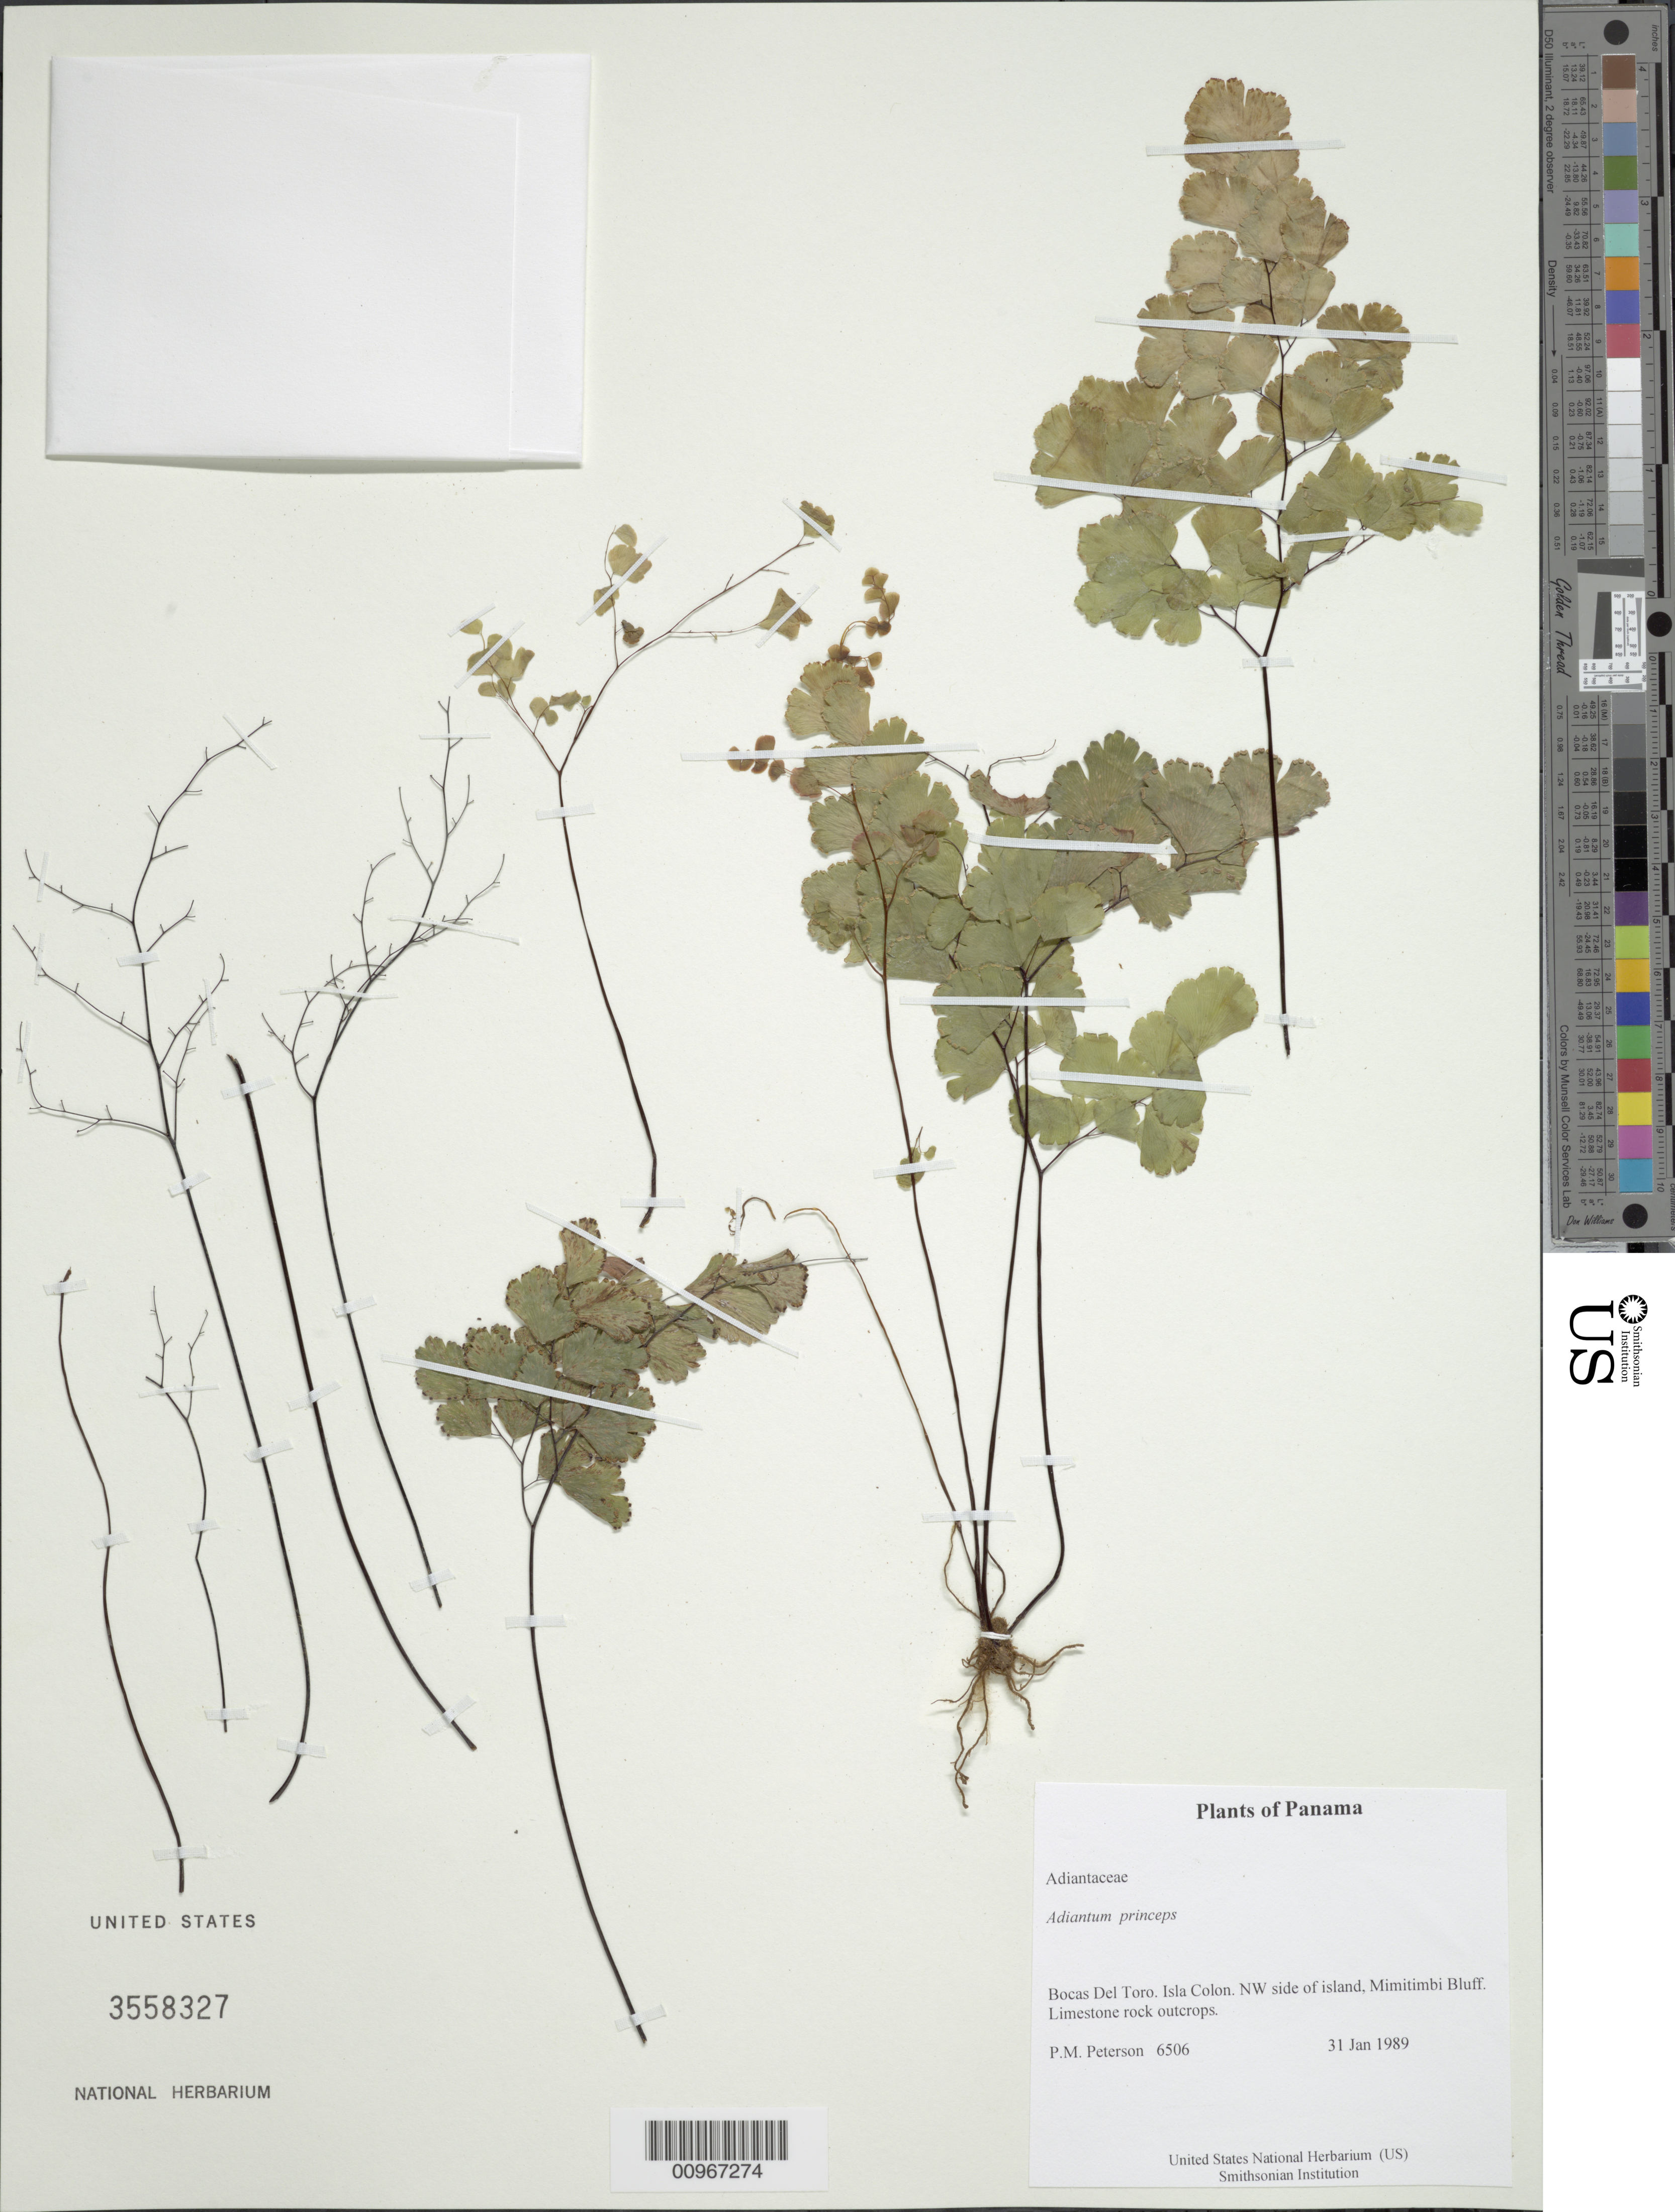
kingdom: Plantae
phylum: Tracheophyta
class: Polypodiopsida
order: Polypodiales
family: Pteridaceae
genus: Adiantum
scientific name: Adiantum princeps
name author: T. Moore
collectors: P. M. Peterson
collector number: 06506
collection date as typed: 31 Jan 1989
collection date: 1989-01-31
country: Panama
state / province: Bocas del Toro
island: Colón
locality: NW side of island, Mimitimbi Bluff.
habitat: Limestone rock outcrops.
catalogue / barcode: US 3558327